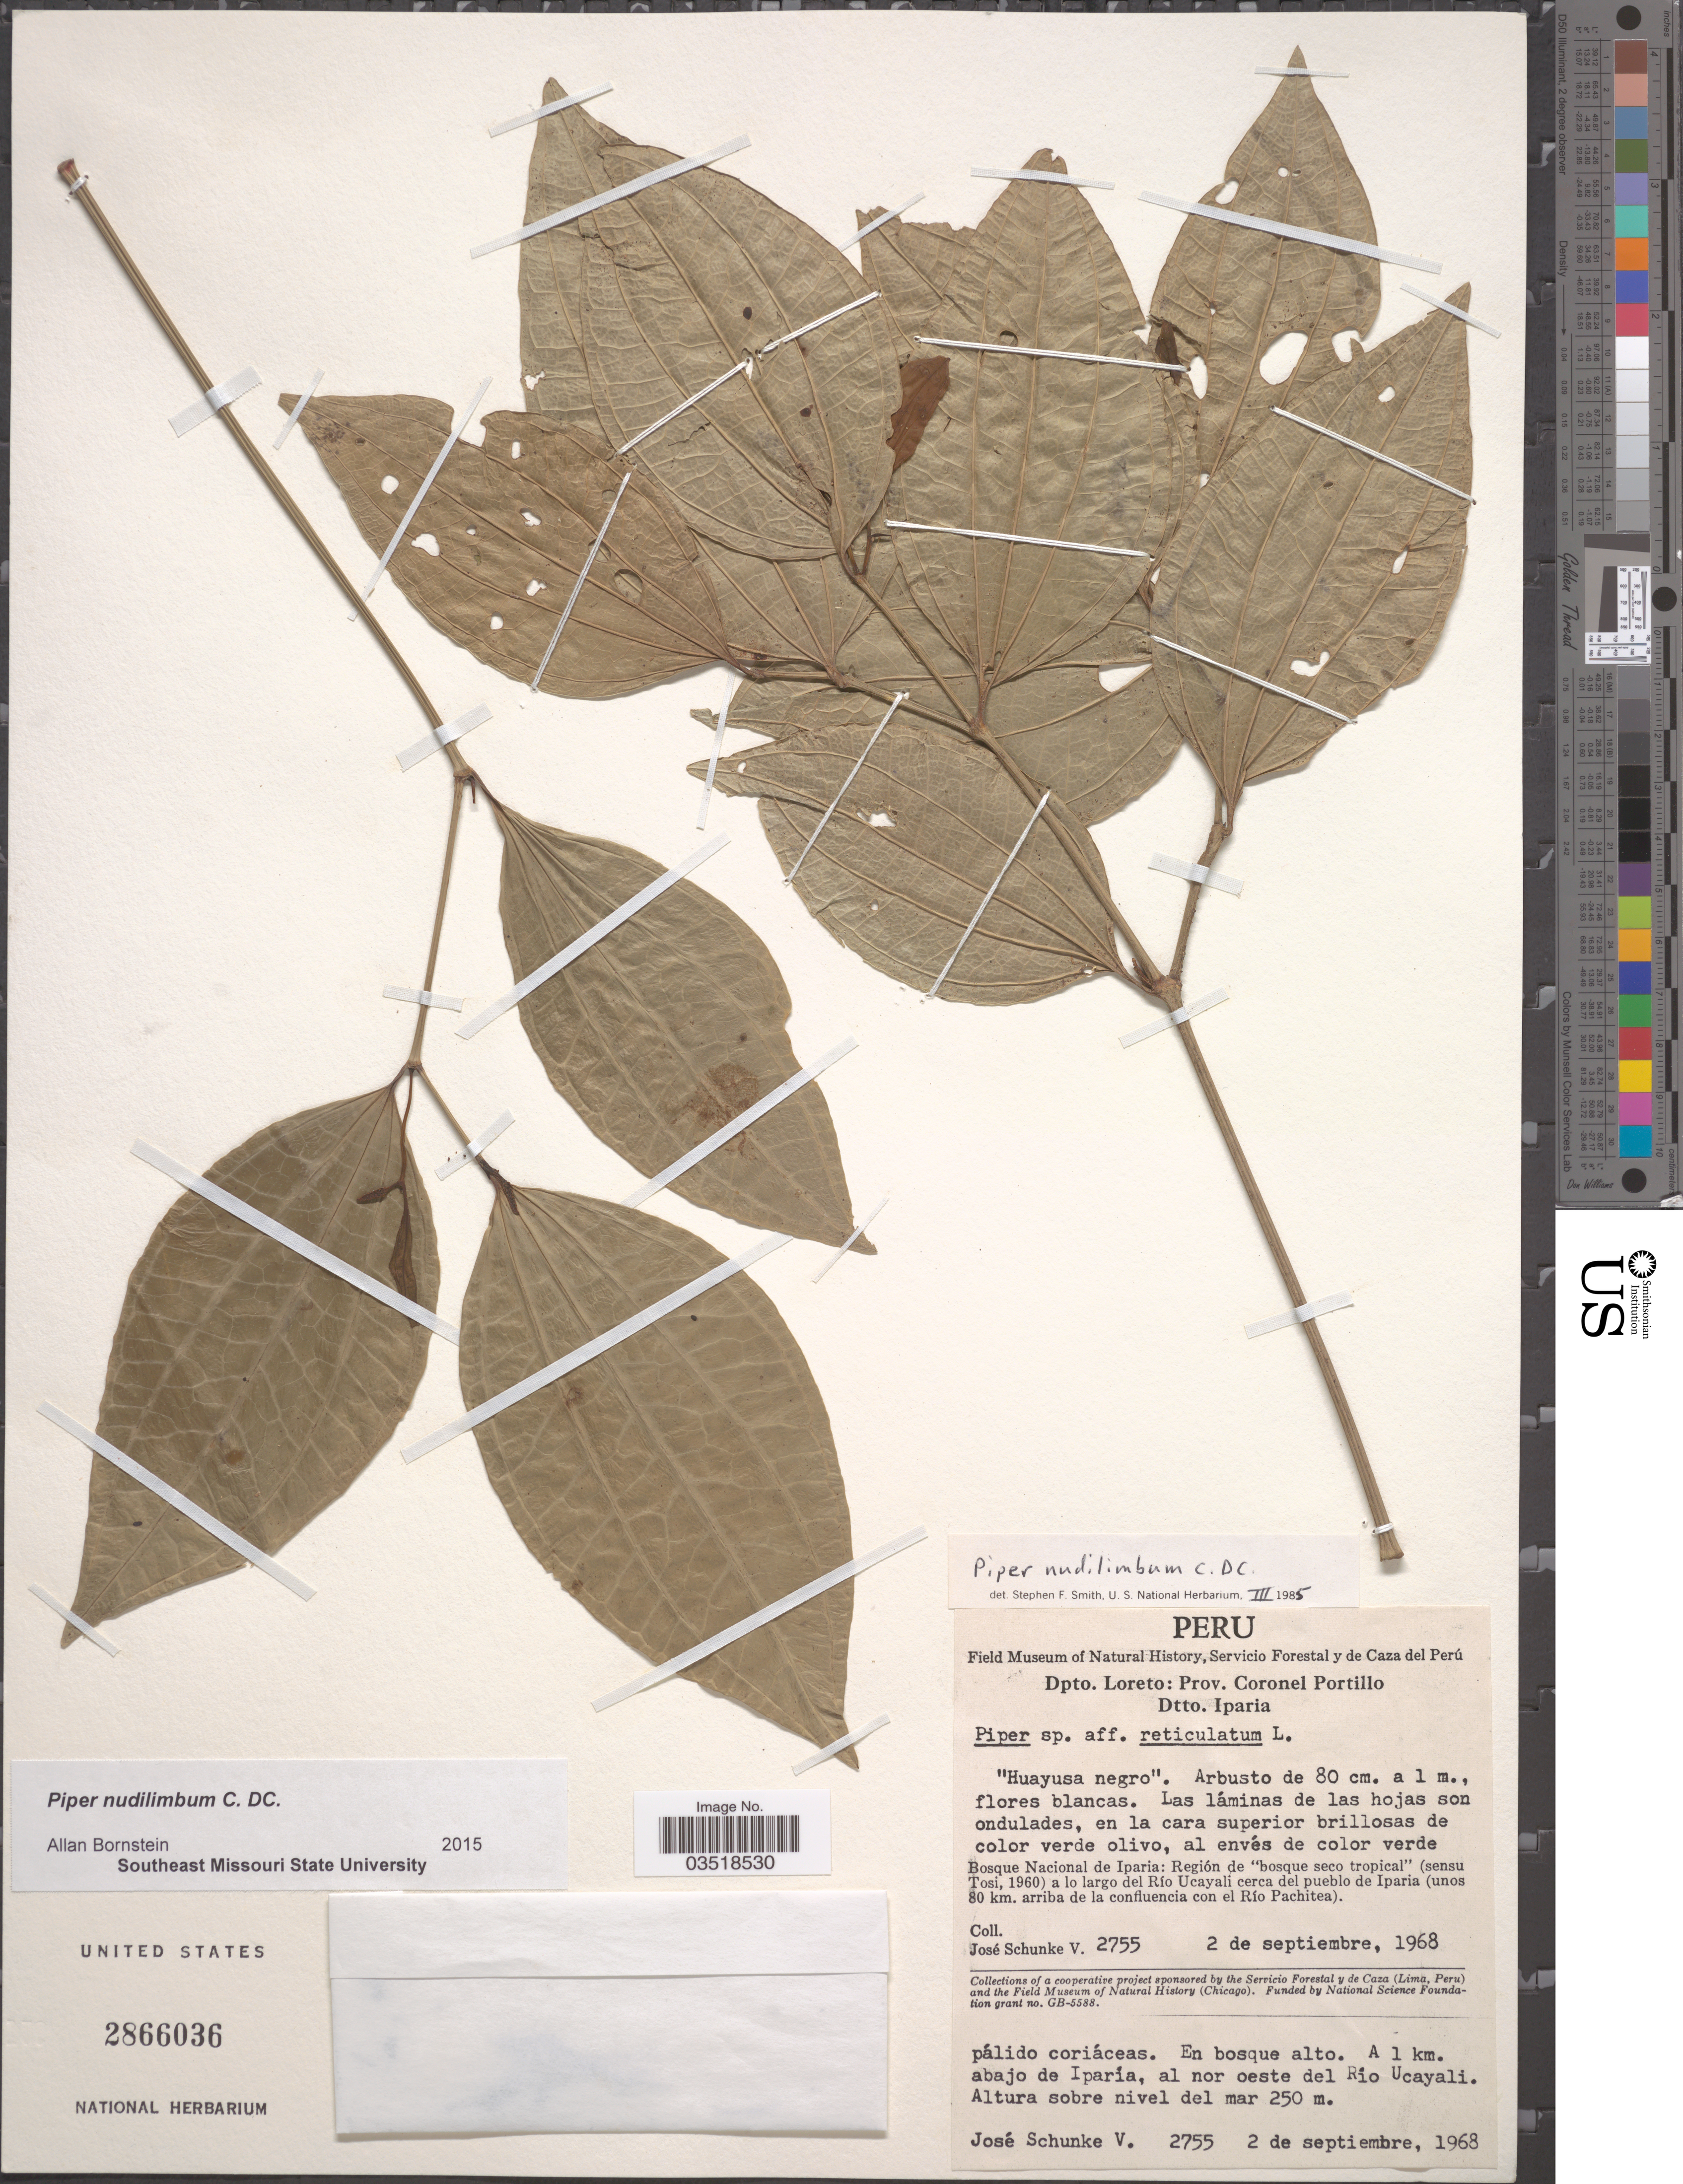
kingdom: Plantae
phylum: Tracheophyta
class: Magnoliopsida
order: Piperales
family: Piperaceae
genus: Piper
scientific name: Piper nudilimbum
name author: C. DC.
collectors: J. Schunke Vigo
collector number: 2755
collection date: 1968-09-02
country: Peru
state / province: Loreto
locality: Dpto. Loreto: Prov. Coronel Portillo. Dtto. Iparia. Bosque Nacional de Iparia: Región de "bosque seco tropical" (sensu Tosi, 1960) a lo largo del Río Ucayali cerca del pueblo de Iparia (unos 80 km. arriba de la confluencia con el Río Pachitea). A 1 km. abajo de Iparia, al nor oeste del Rio Ucayali.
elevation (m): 250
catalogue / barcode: US 2866036